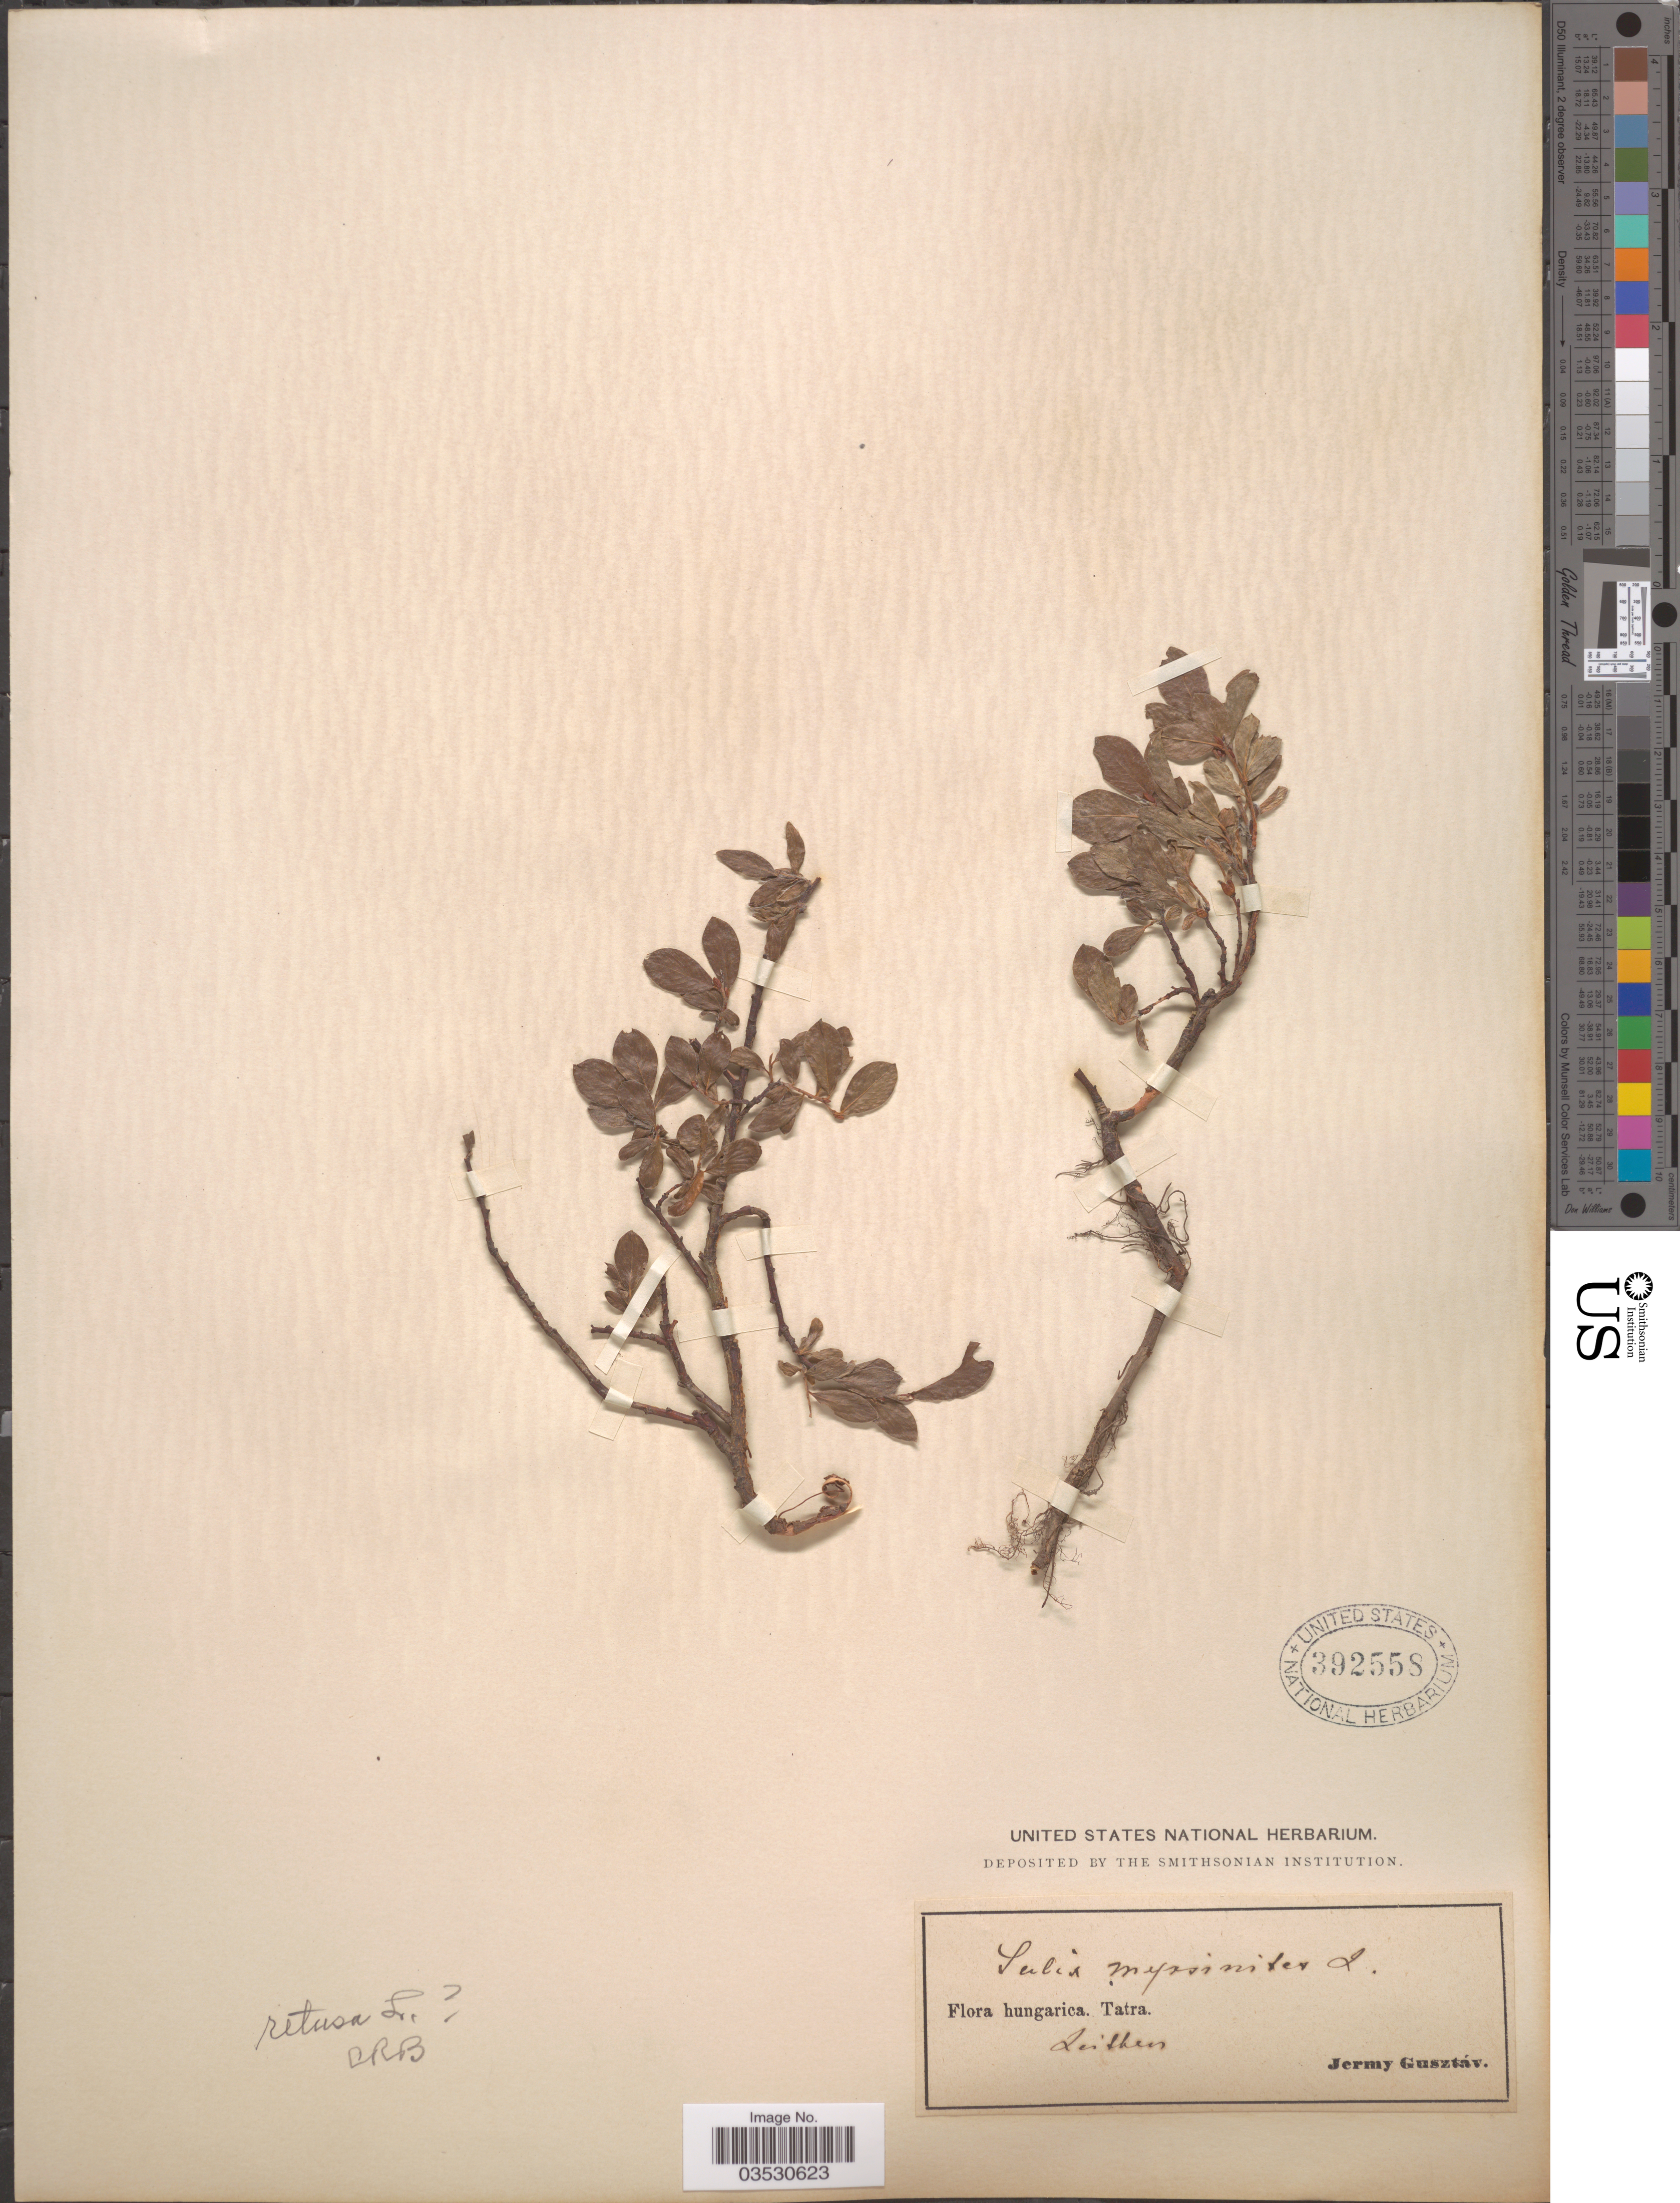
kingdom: Plantae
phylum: Tracheophyta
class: Magnoliopsida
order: Malpighiales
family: Salicaceae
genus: Salix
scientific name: Salix myrsinites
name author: L.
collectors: J. Gusztav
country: Hungary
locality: Tatra. Zeithen [interpreted].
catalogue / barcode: US 392558